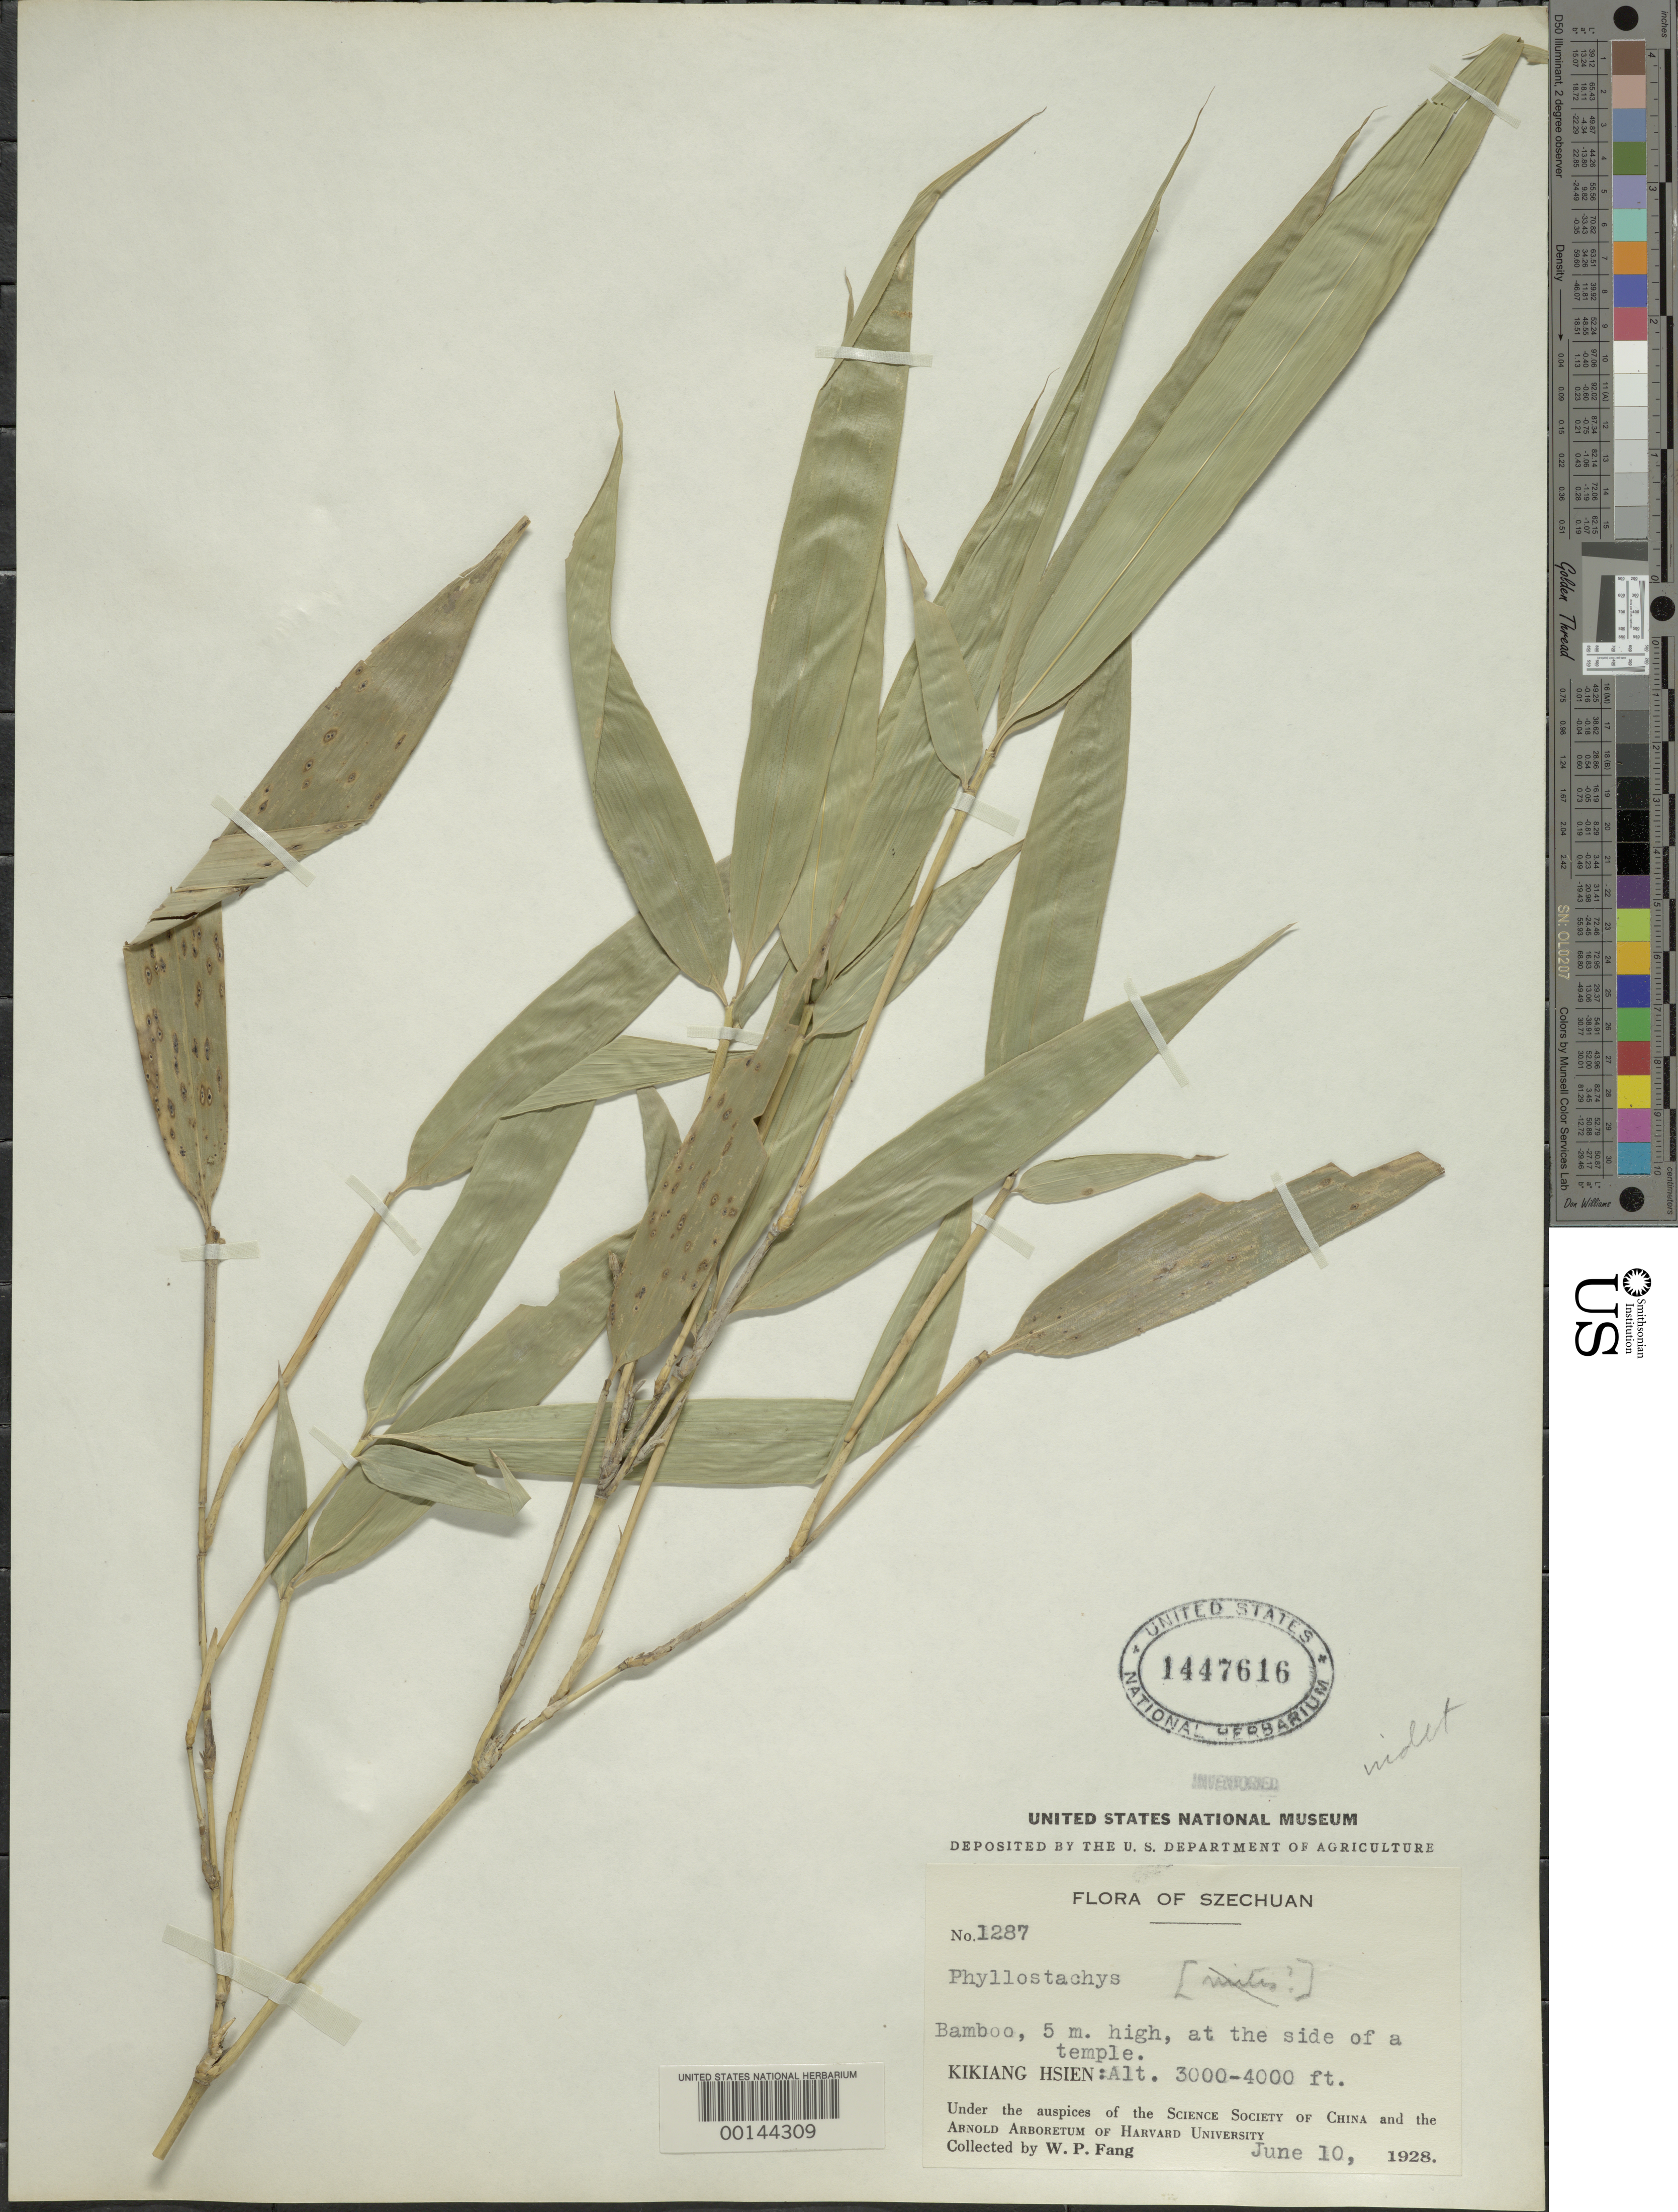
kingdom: Plantae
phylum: Tracheophyta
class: Liliopsida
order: Poales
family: Poaceae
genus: Phyllostachys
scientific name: Phyllostachys sp.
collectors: W. P. Fang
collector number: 1287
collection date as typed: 10 Jun 1928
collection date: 1928-06-10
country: China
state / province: Sichuan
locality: Kikiang hsien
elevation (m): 915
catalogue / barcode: US 1447616